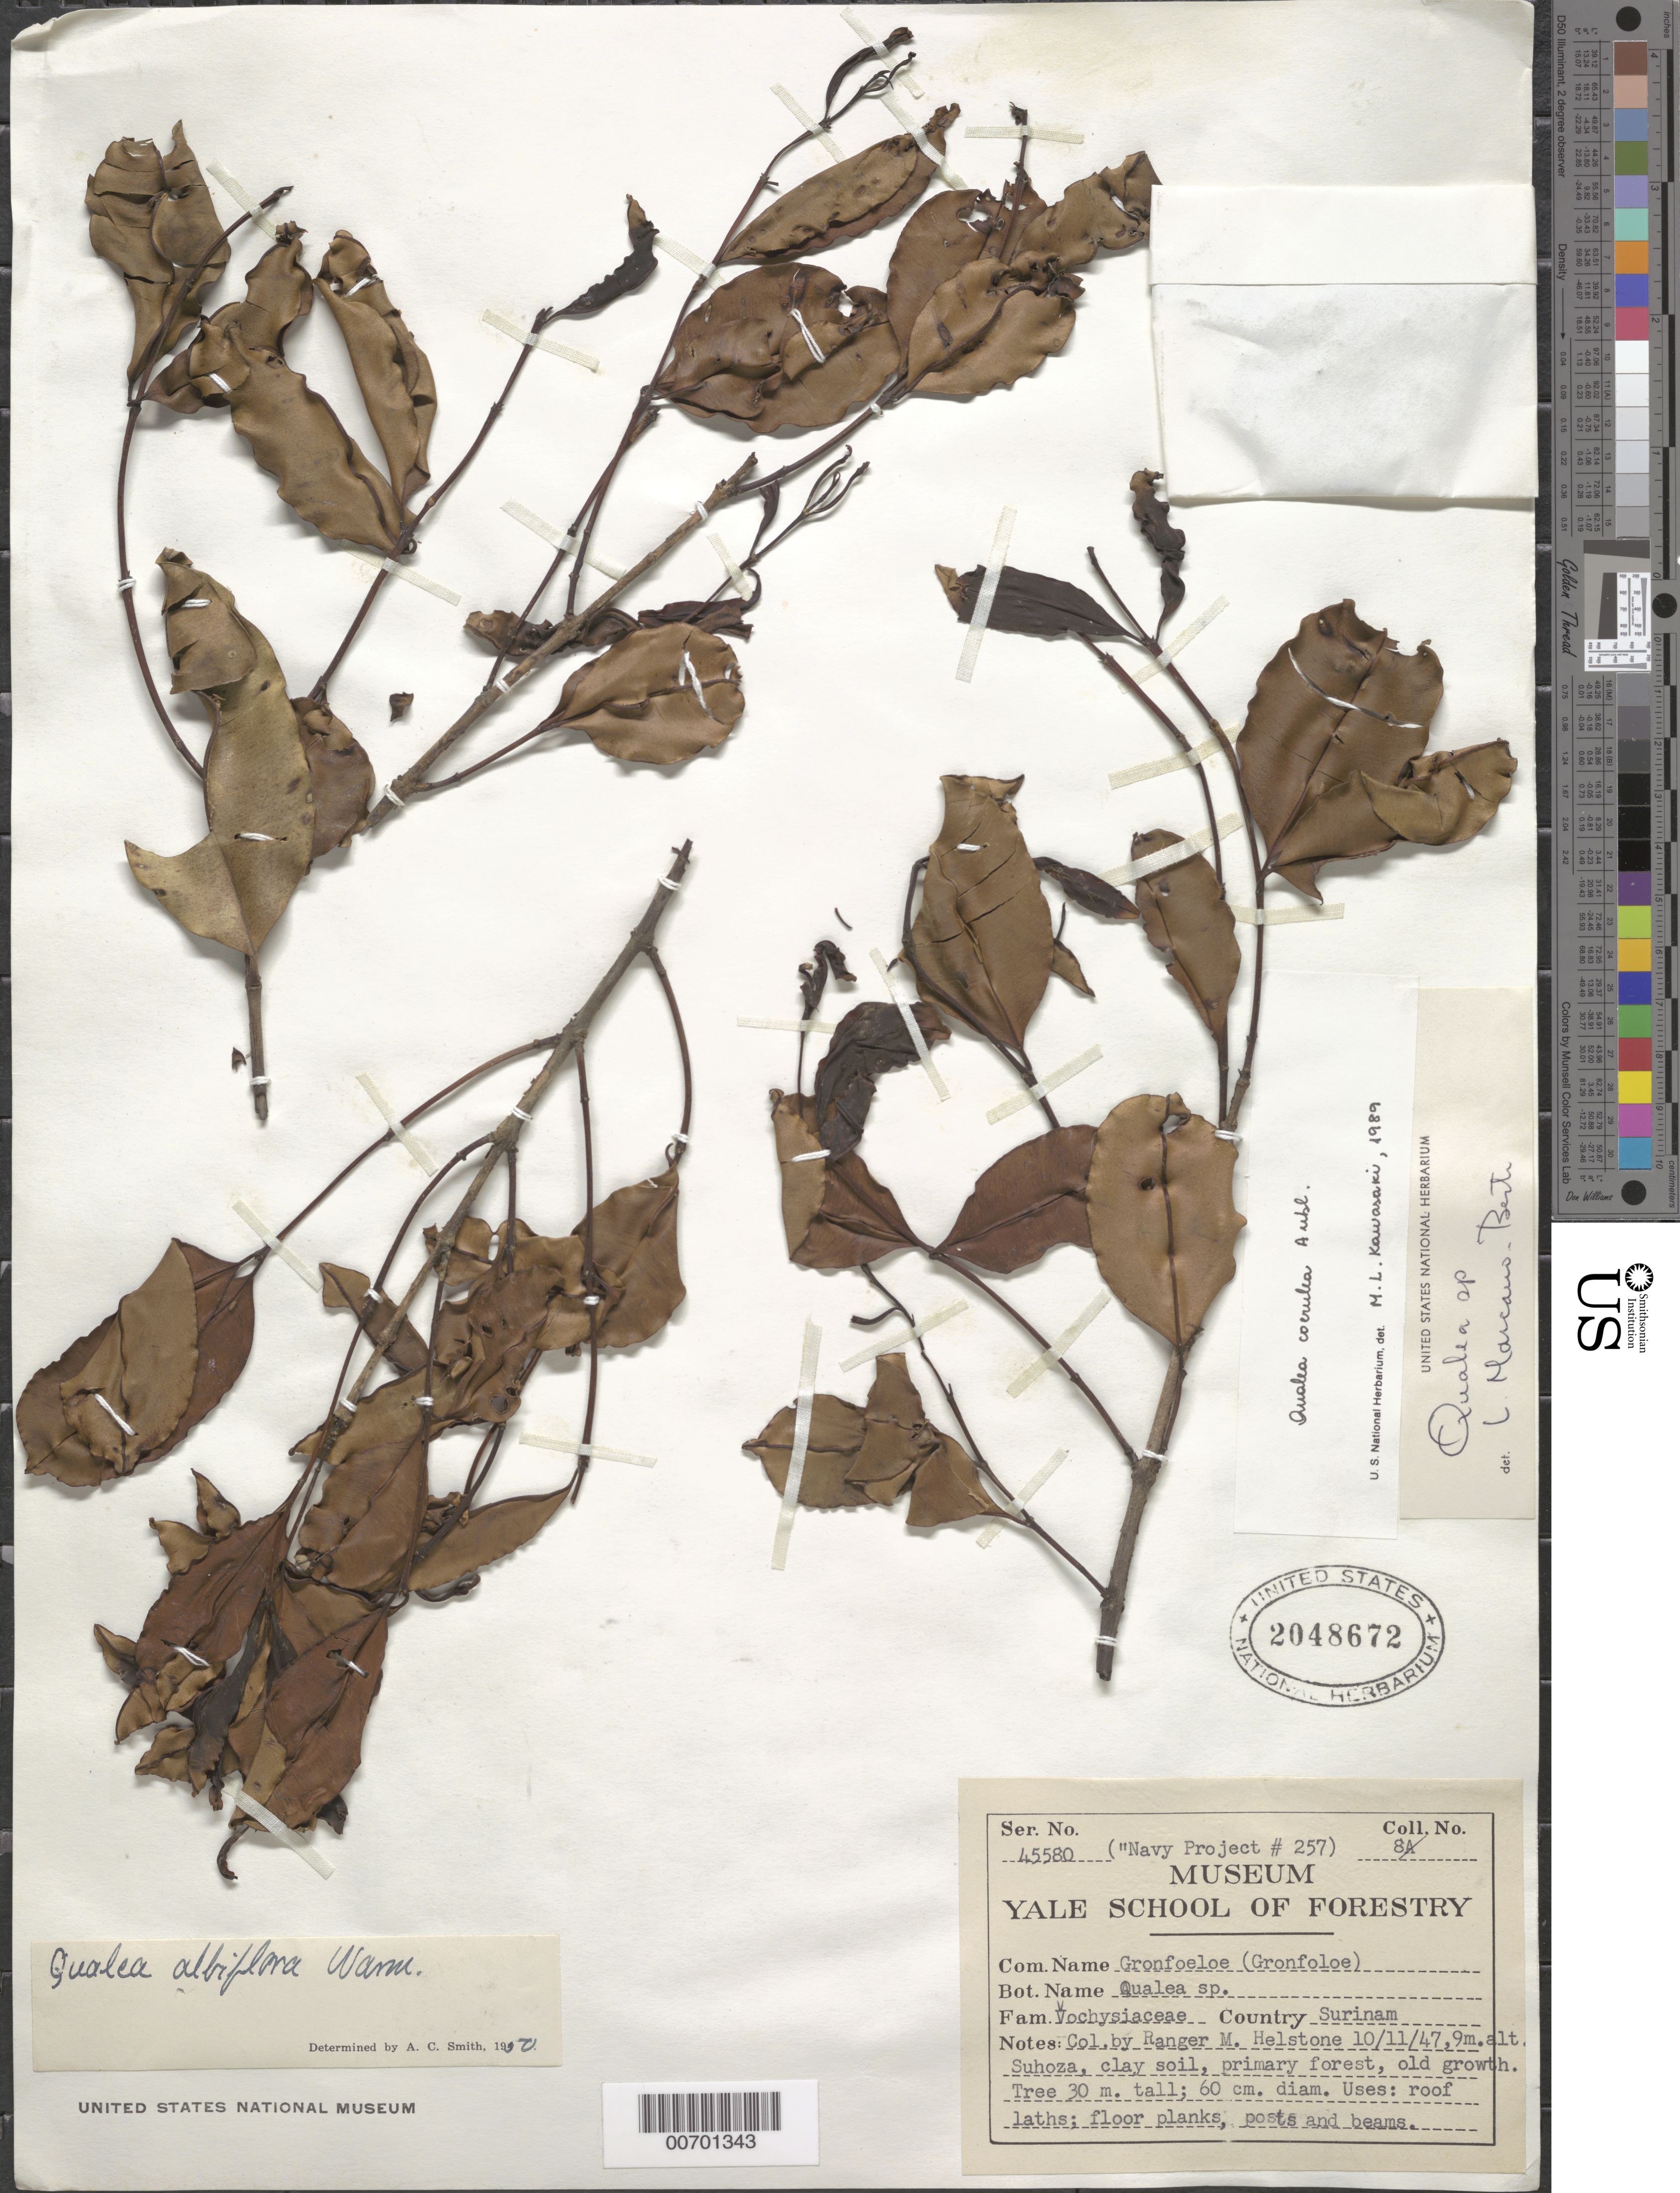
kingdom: Plantae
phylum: Tracheophyta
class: Magnoliopsida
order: Myrtales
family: Vochysiaceae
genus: Qualea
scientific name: Qualea coerulea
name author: Aubl.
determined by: Kawasaki, María L.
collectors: E. Helstone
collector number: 8 A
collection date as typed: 10-Nov-47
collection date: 1947-11-10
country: Suriname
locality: Suhoza Village, Surinam River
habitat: Clay soil, primary forest, old growth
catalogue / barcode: US 2048672